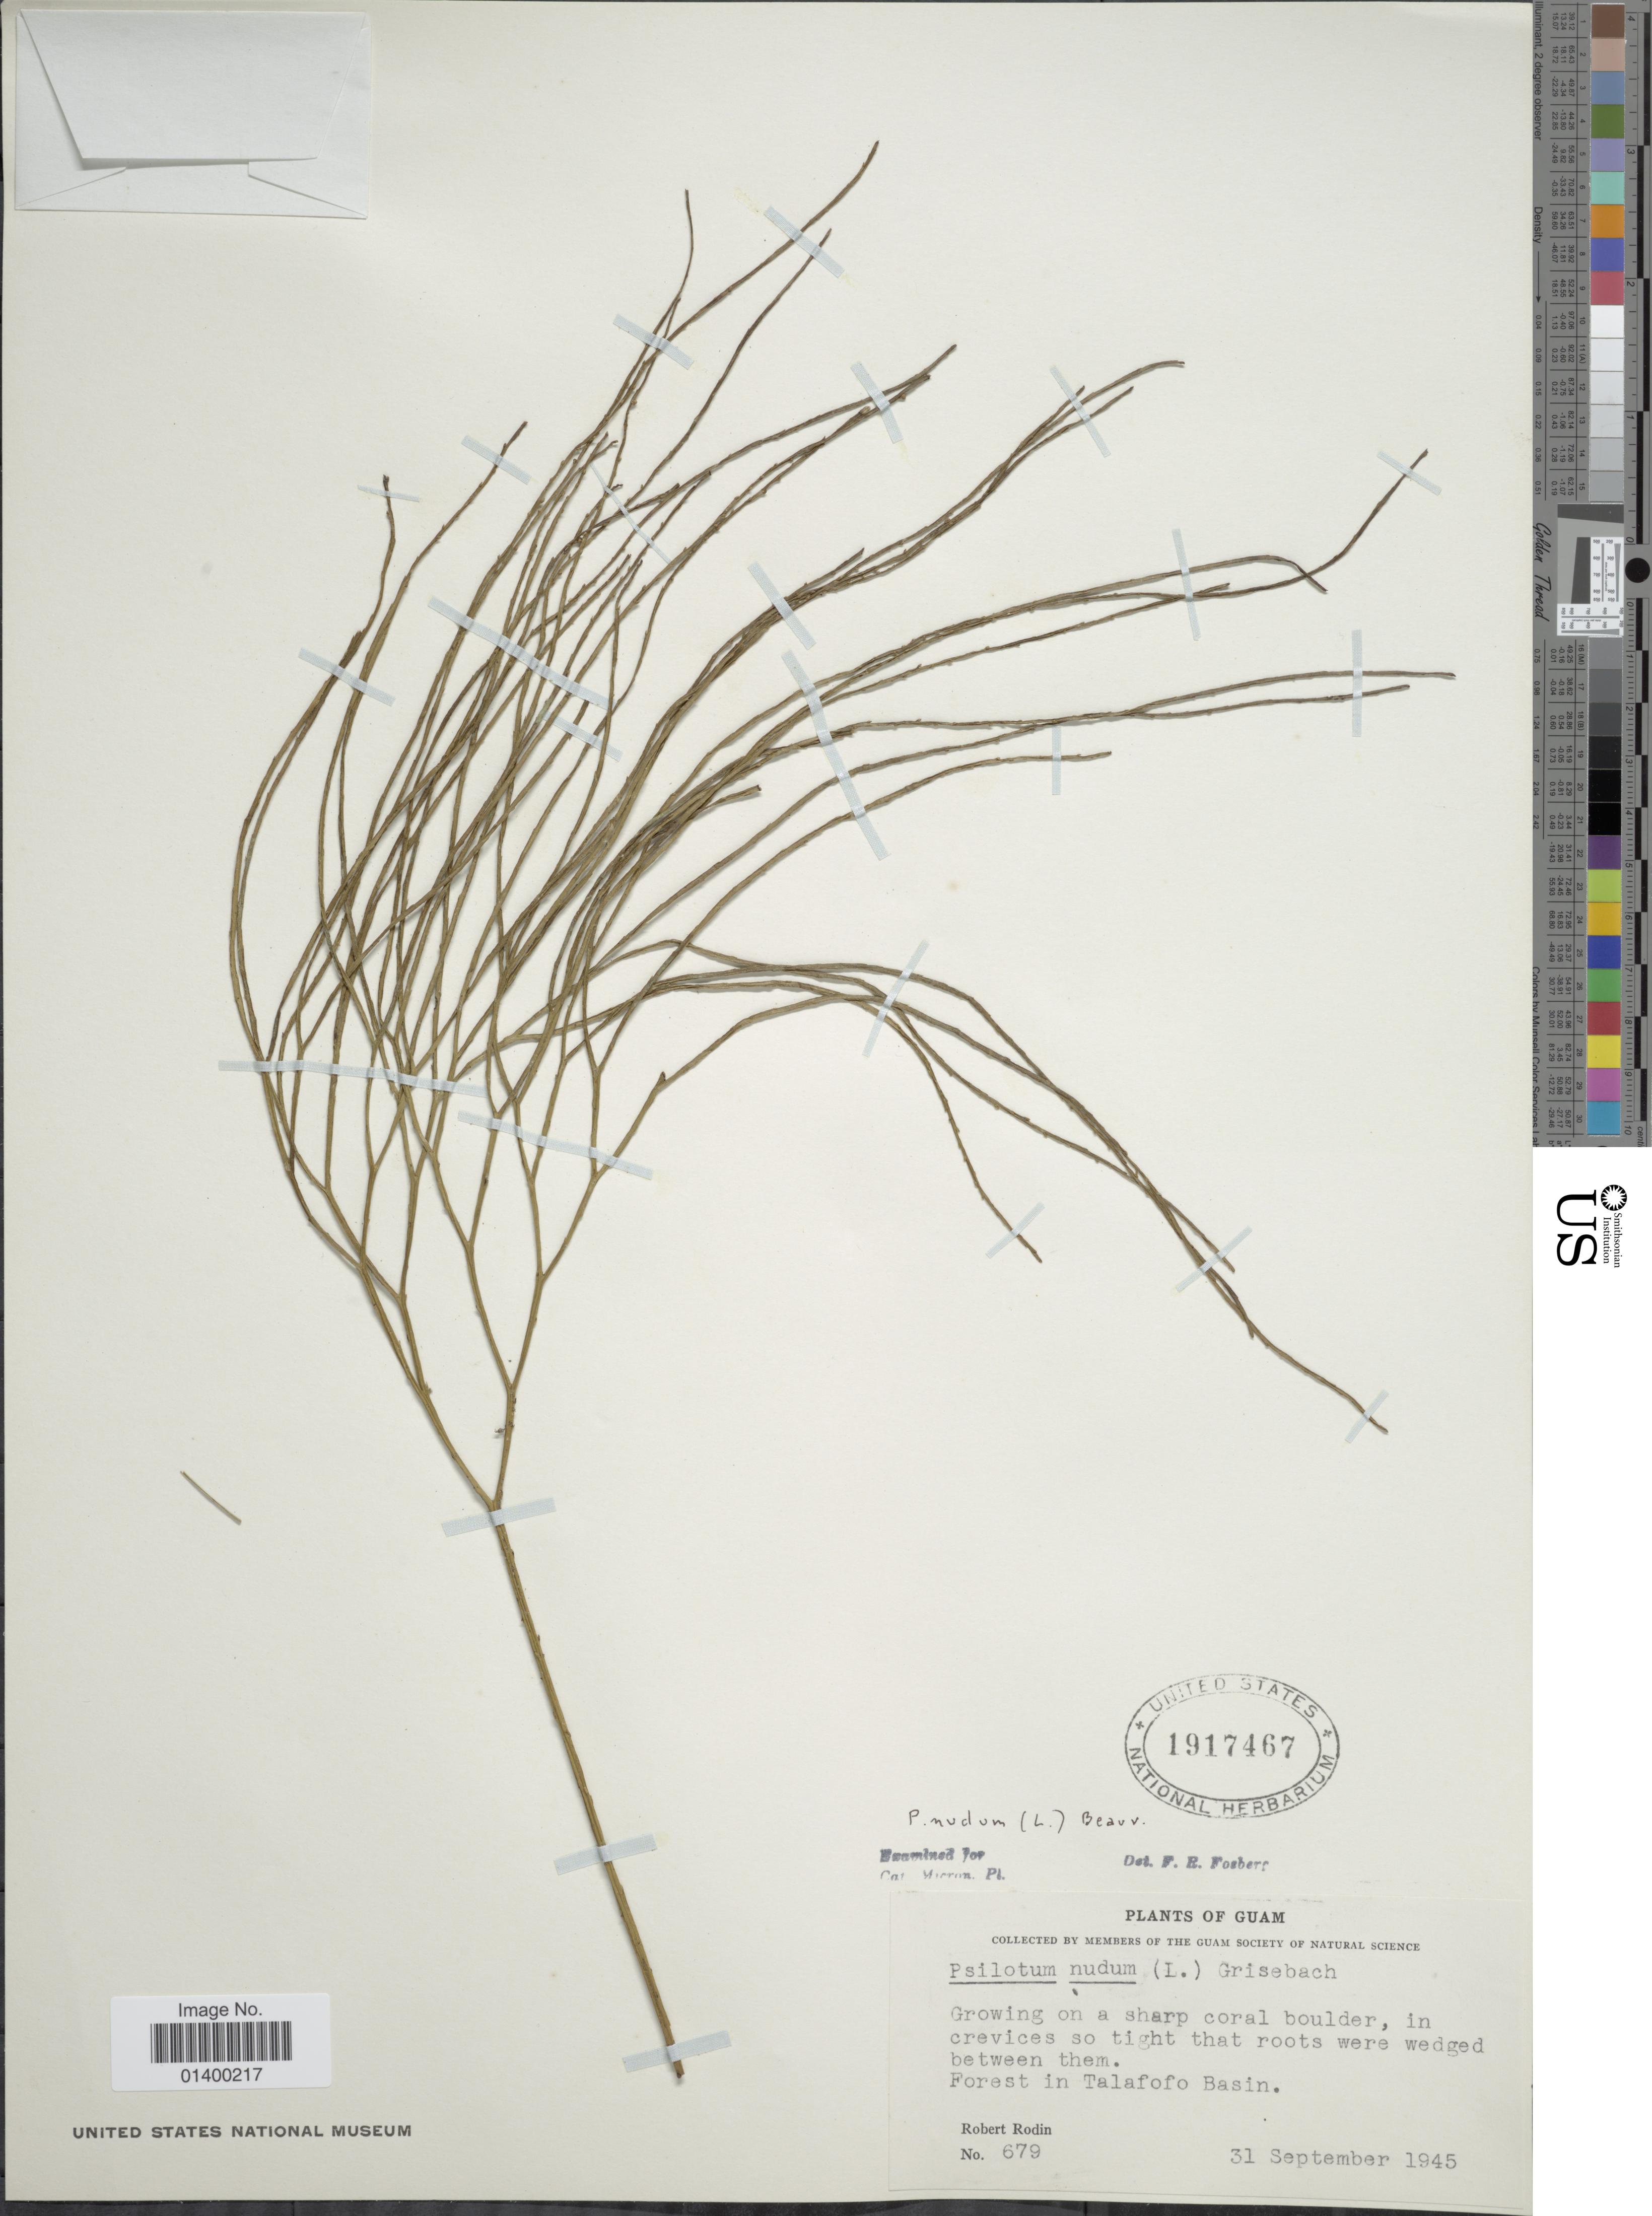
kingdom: Plantae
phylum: Tracheophyta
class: Polypodiopsida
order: Psilotales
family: Psilotaceae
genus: Psilotum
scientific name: Psilotum nudum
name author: (L.) P. Beauv.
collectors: R. Rodin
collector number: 679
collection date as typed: Transcribed d/m/y: 31/9/1945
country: Guam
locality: Forest in Talofofo Basin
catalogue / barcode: US 1917467